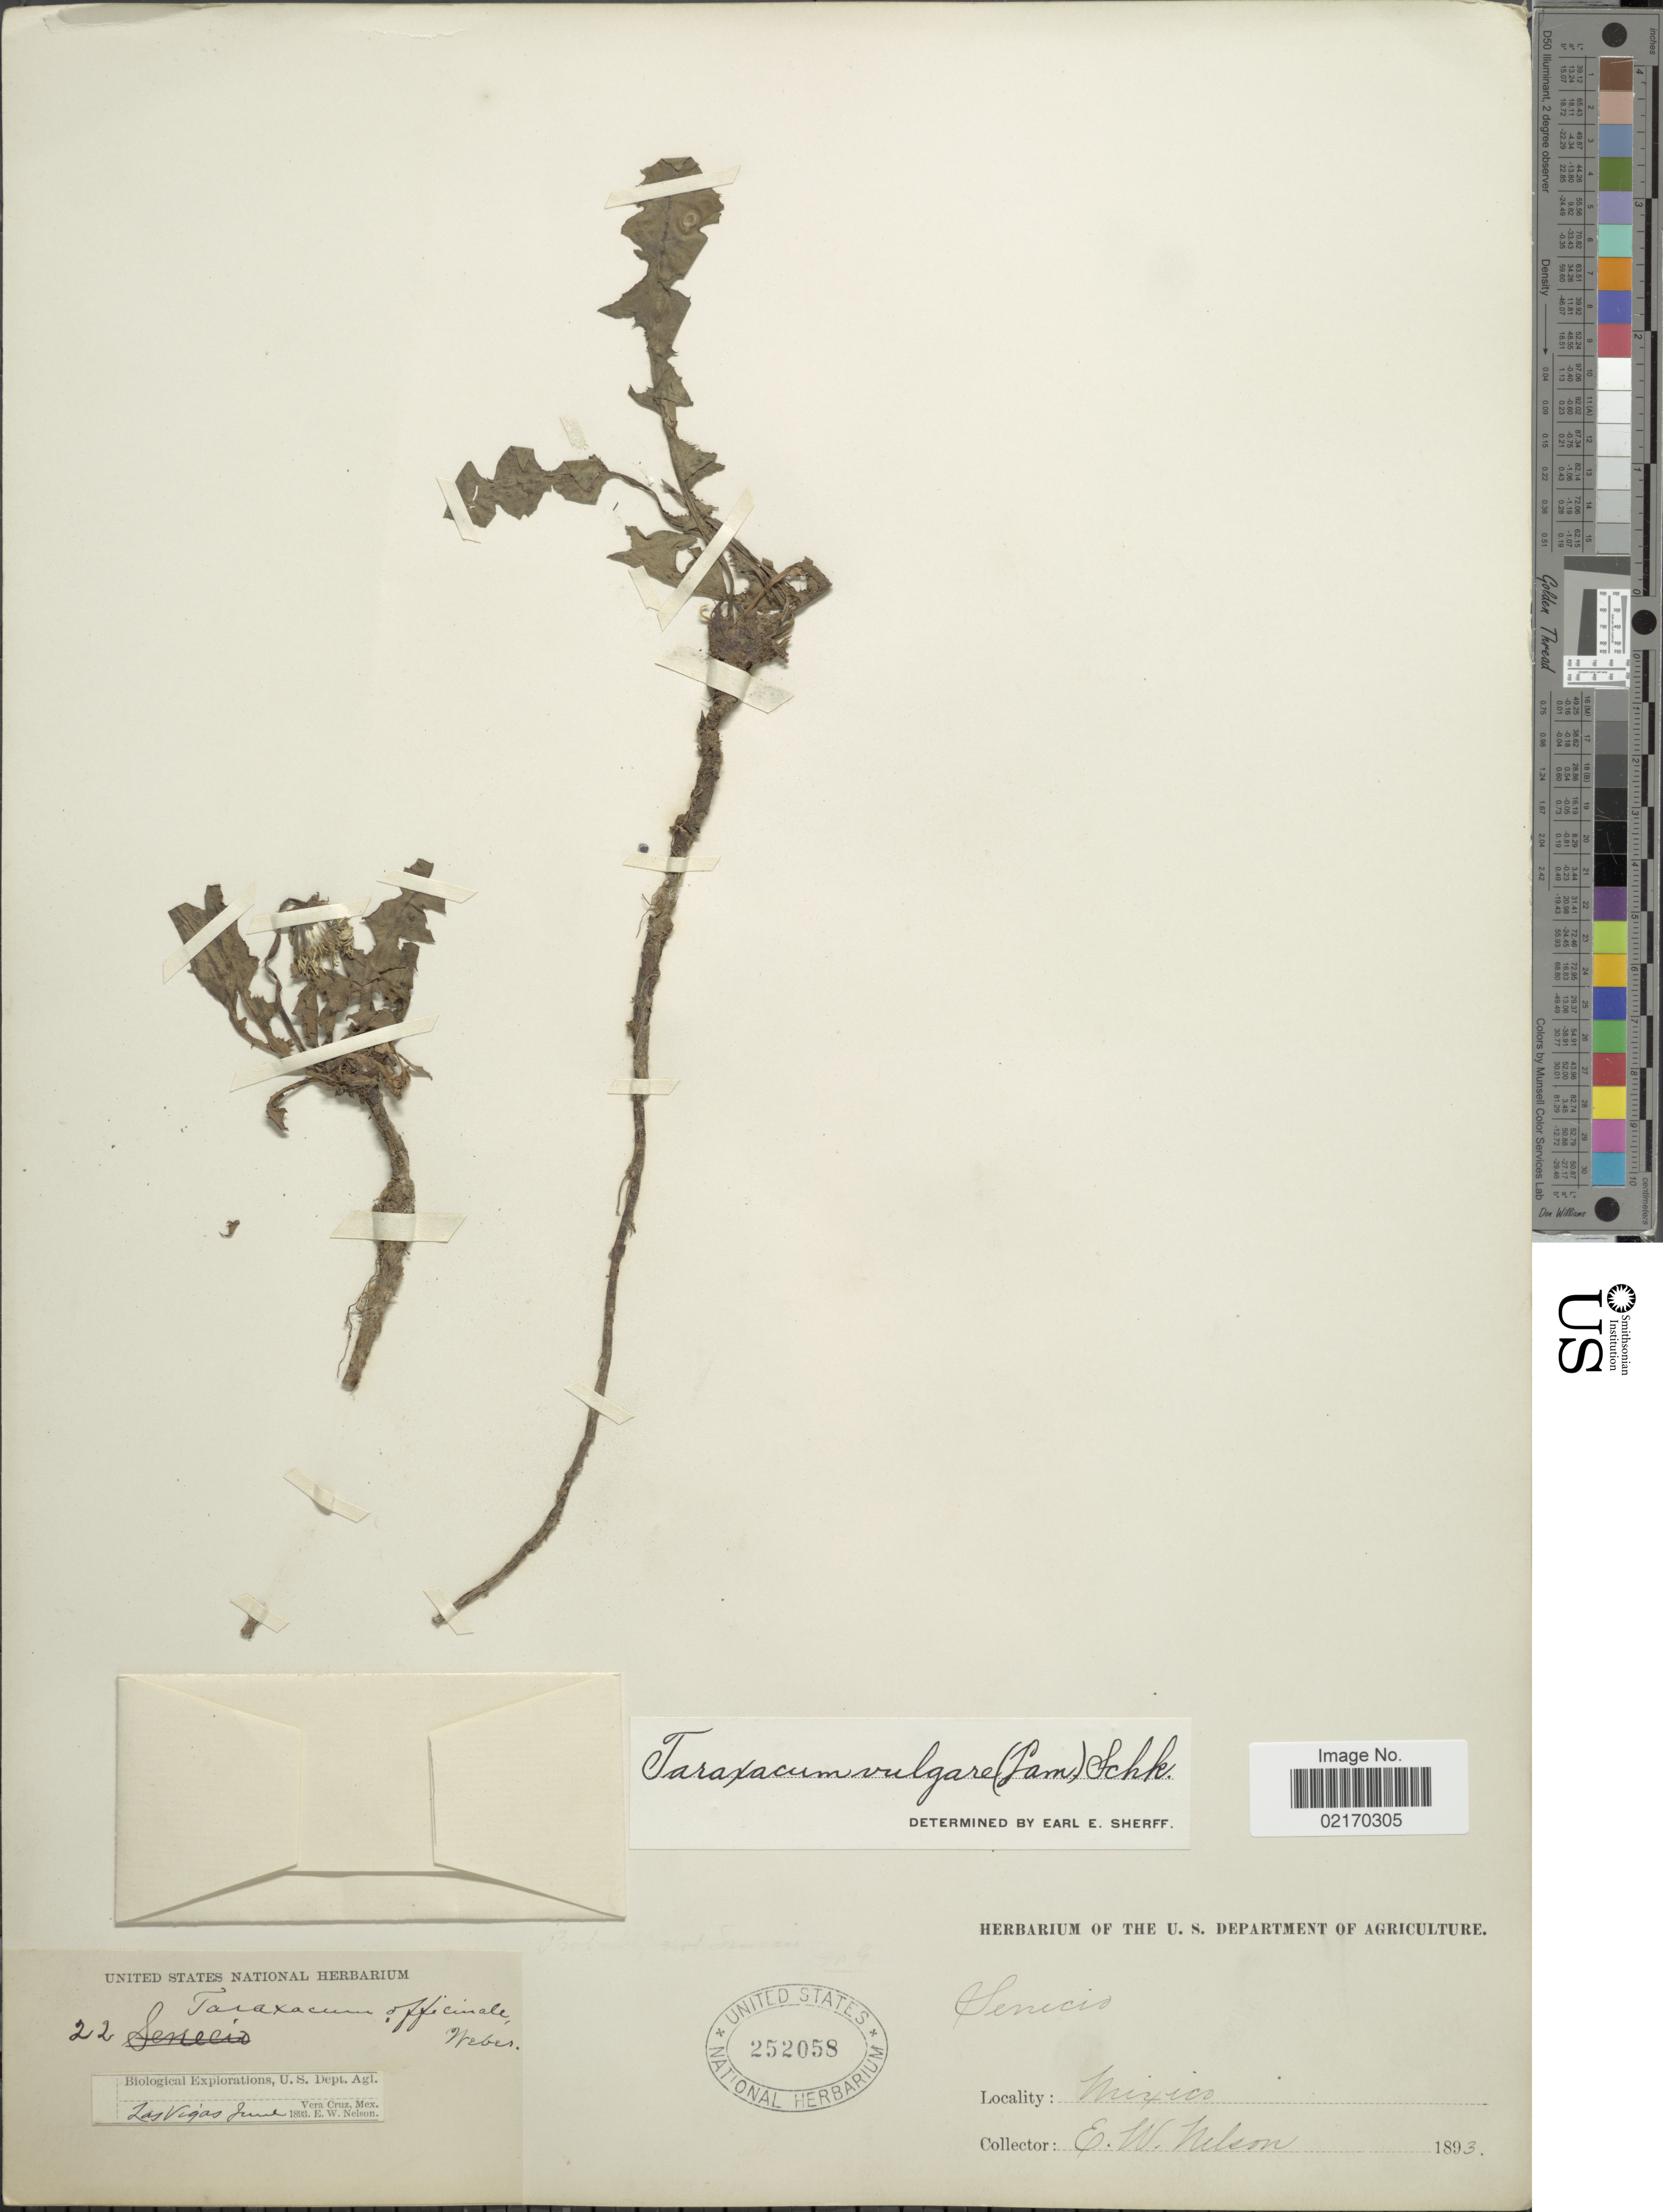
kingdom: Plantae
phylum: Tracheophyta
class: Magnoliopsida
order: Asterales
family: Asteraceae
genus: Taraxacum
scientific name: Taraxacum officinale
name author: G.H. Weber ex F.H. Wigg.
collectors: E. W. Nelson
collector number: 22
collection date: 1893-06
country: Mexico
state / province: Veracruz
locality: Las Vegas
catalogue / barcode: US 252058